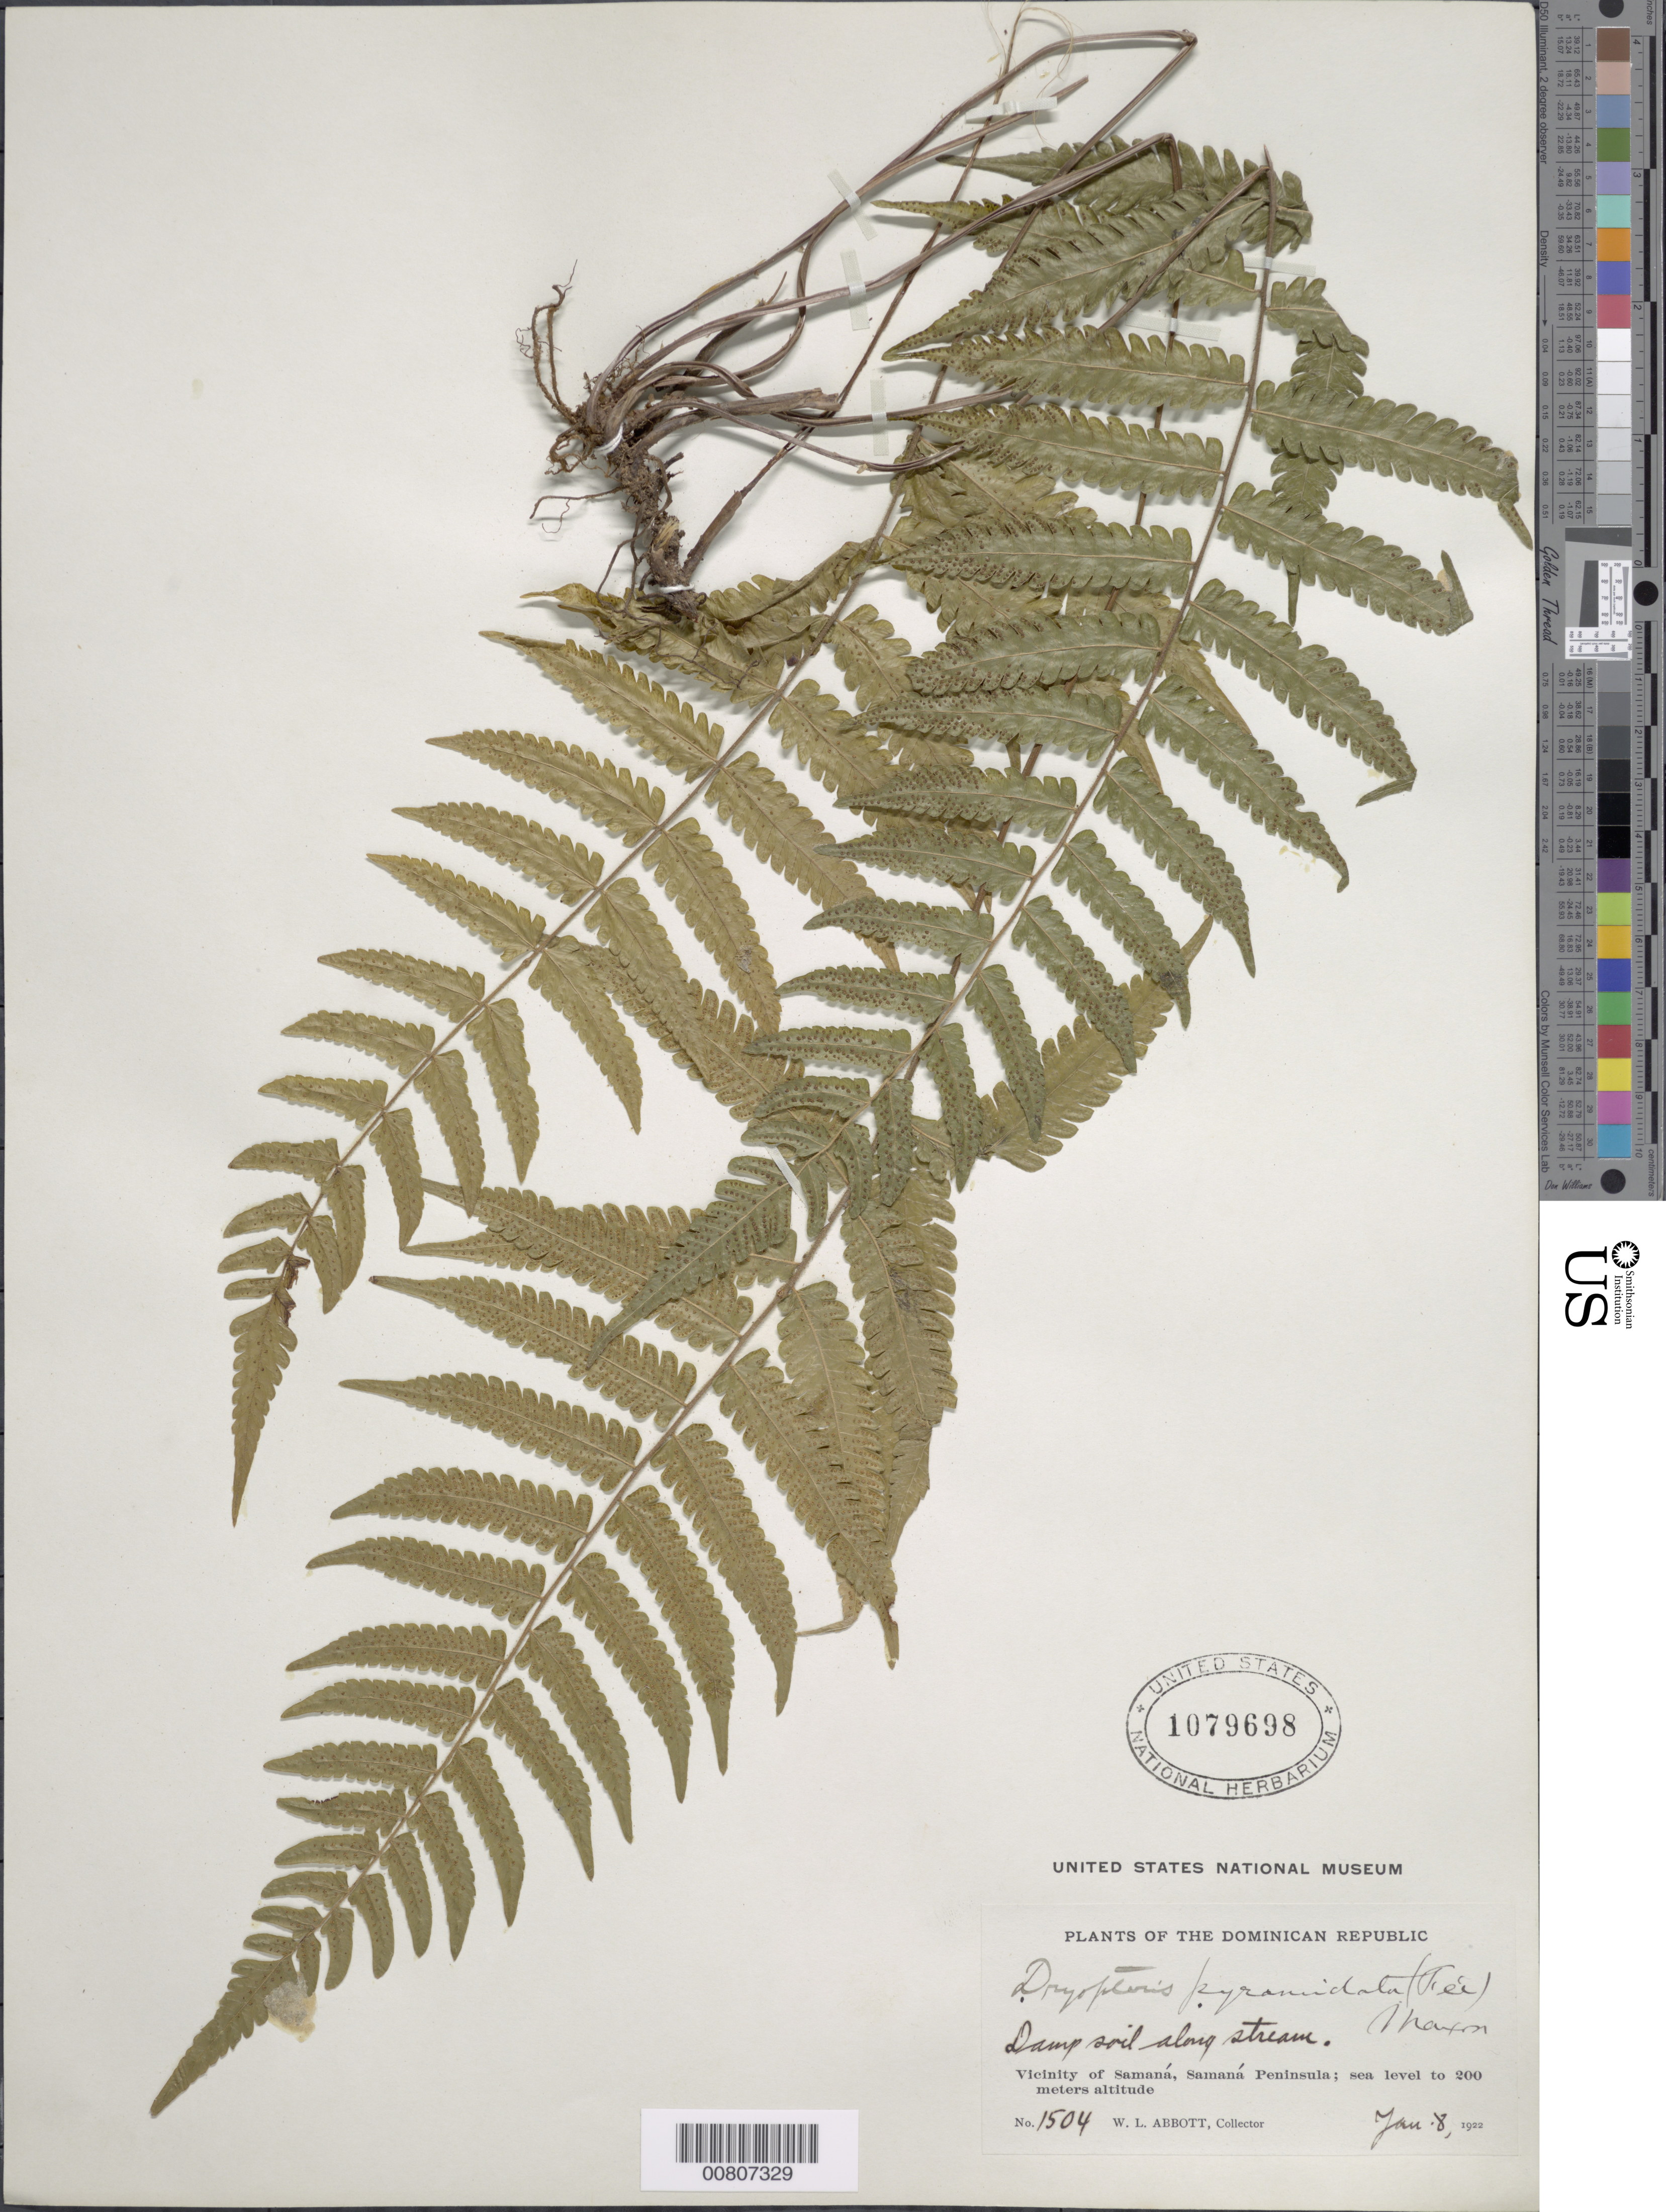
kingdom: Plantae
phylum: Tracheophyta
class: Polypodiopsida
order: Polypodiales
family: Thelypteridaceae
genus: Goniopteris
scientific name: Goniopteris abrupta (Desv.) comb. nov., ined 2015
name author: (Desv.)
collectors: W. L. Abbott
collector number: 1504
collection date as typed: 08 Jan 1922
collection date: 1922-01-08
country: Dominican Republic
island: Hispaniola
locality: Samaná vicinity, Samaná Peninsula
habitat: Damp soil along stream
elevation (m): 0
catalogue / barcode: US 1079698